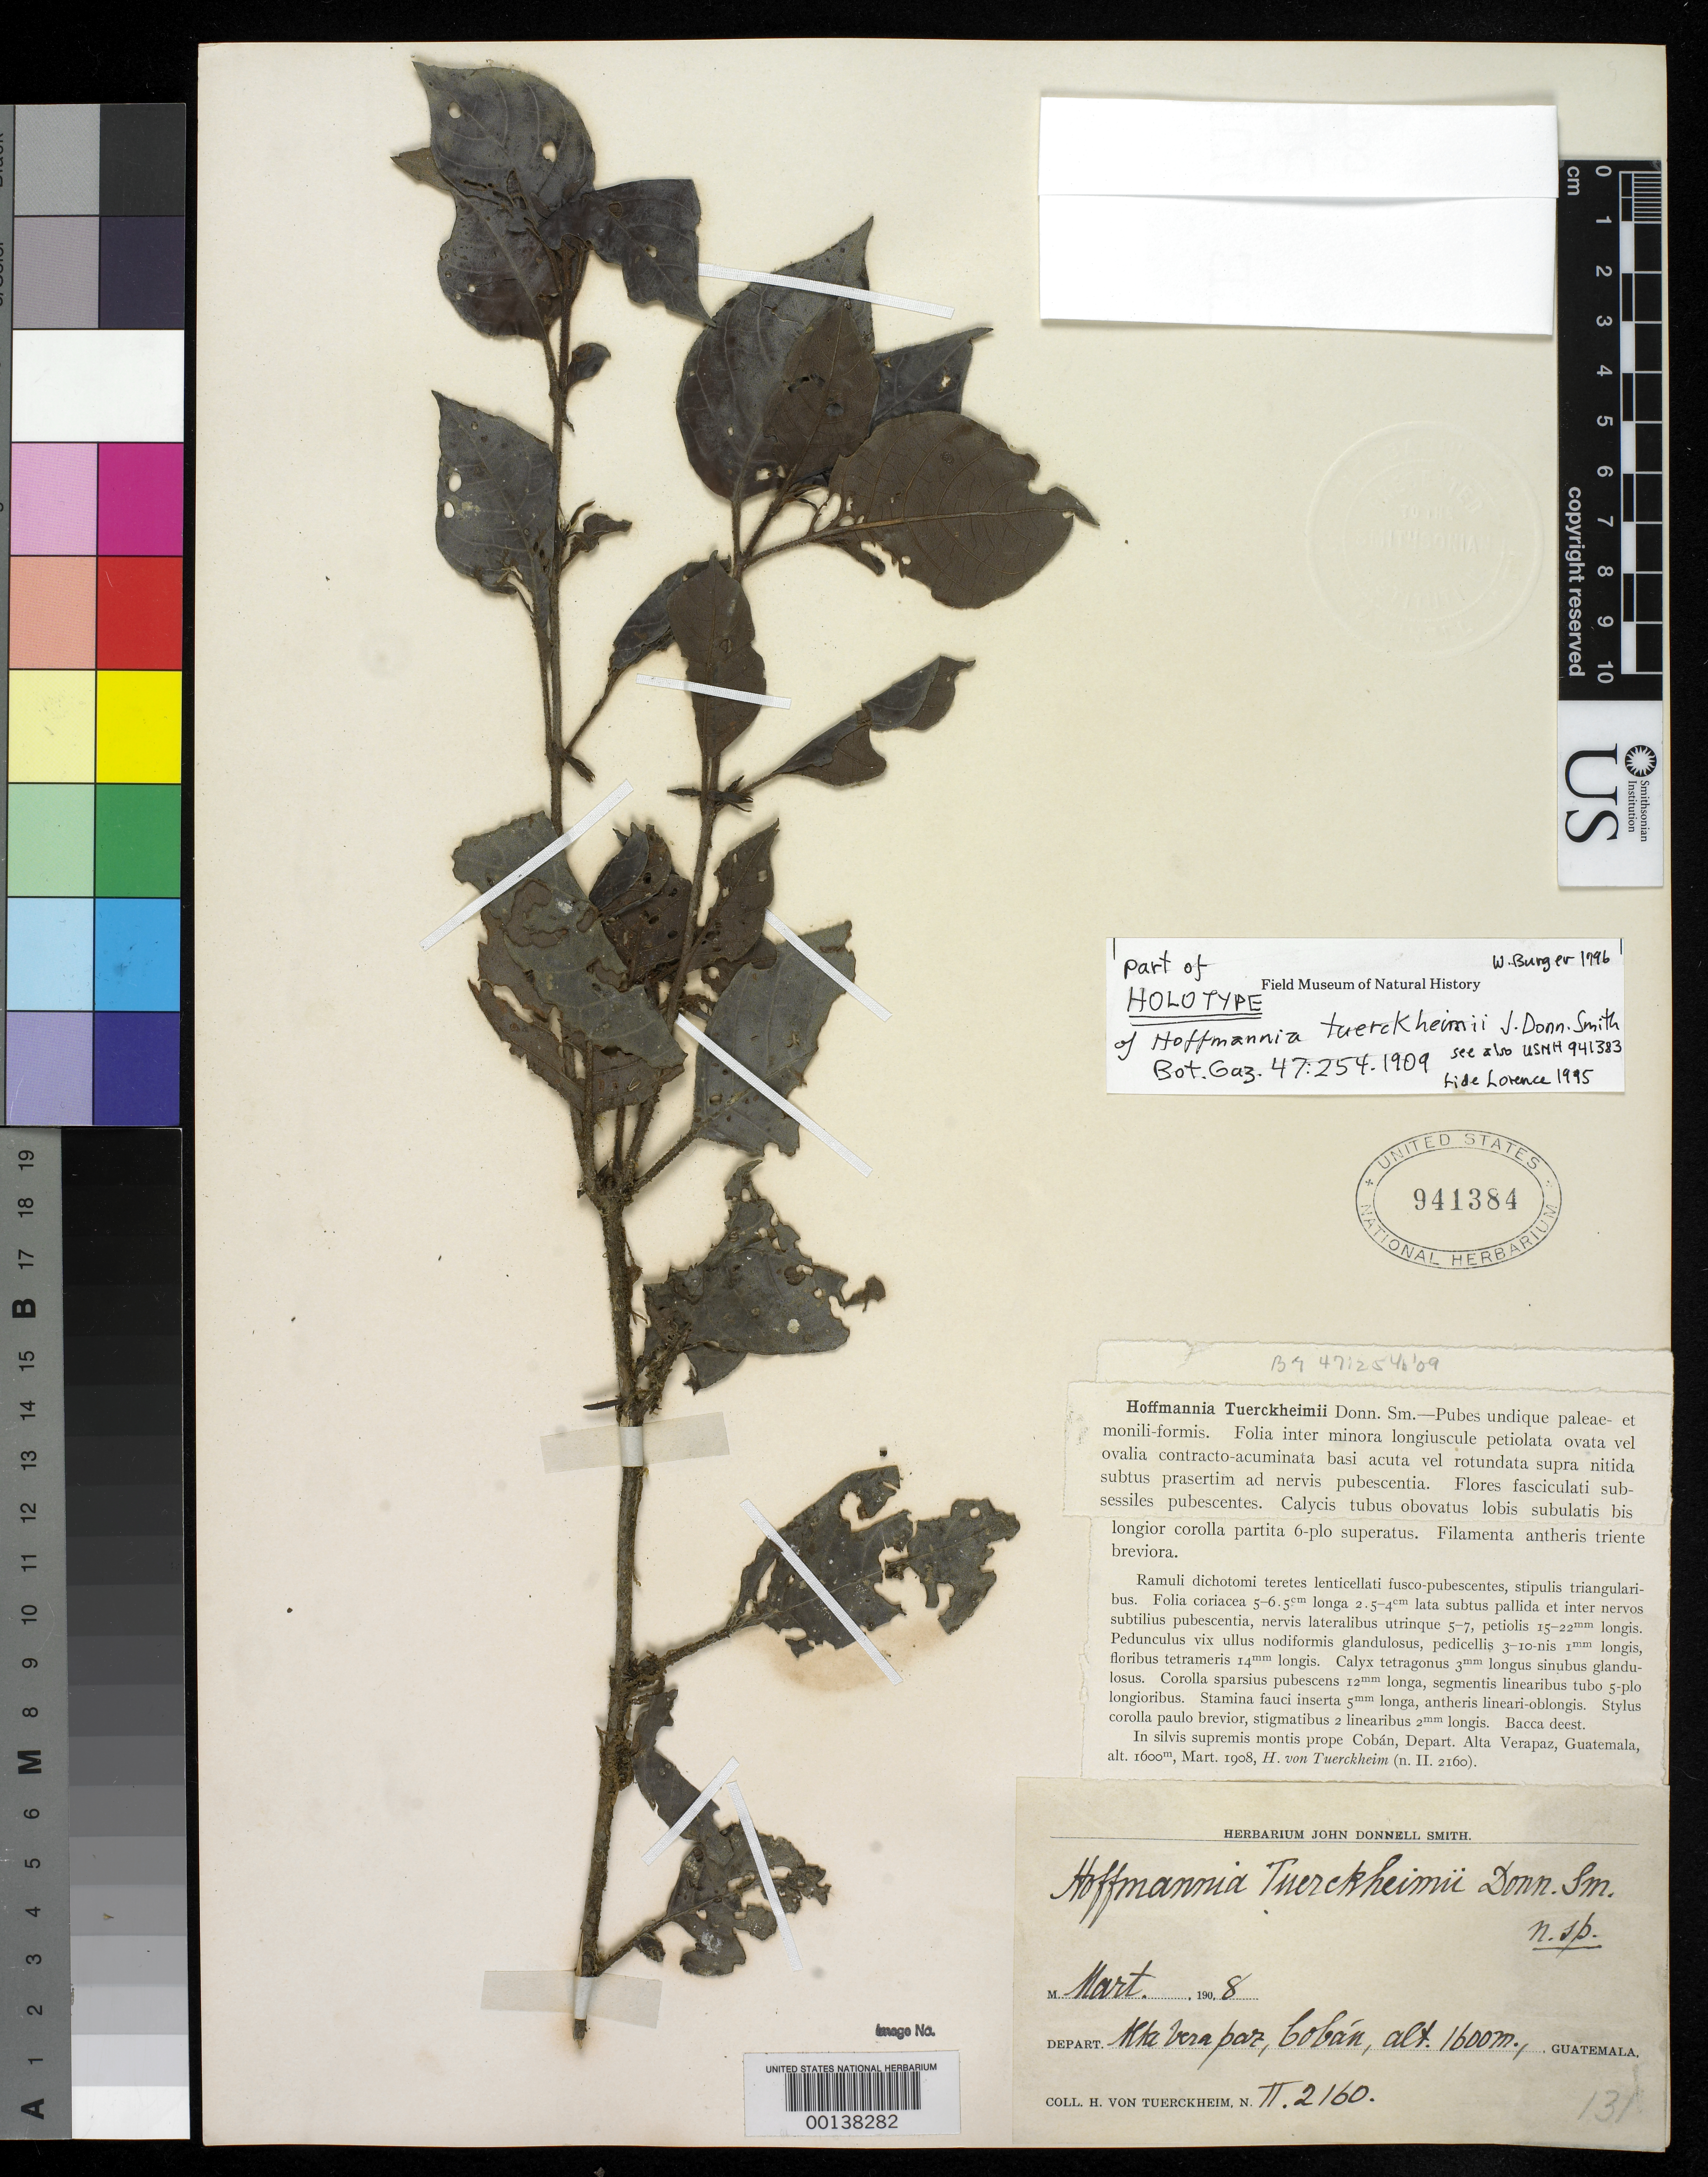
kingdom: Plantae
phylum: Tracheophyta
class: Magnoliopsida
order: Gentianales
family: Rubiaceae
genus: Hoffmannia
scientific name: Hoffmannia tuerckheimii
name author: Donn. Sm.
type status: Type Collection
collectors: H. von Türckheim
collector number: II 2160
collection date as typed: Mar 1908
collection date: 1908-03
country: Guatemala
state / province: Alta Verapaz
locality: Prope Cobán.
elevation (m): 1600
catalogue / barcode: US 941384